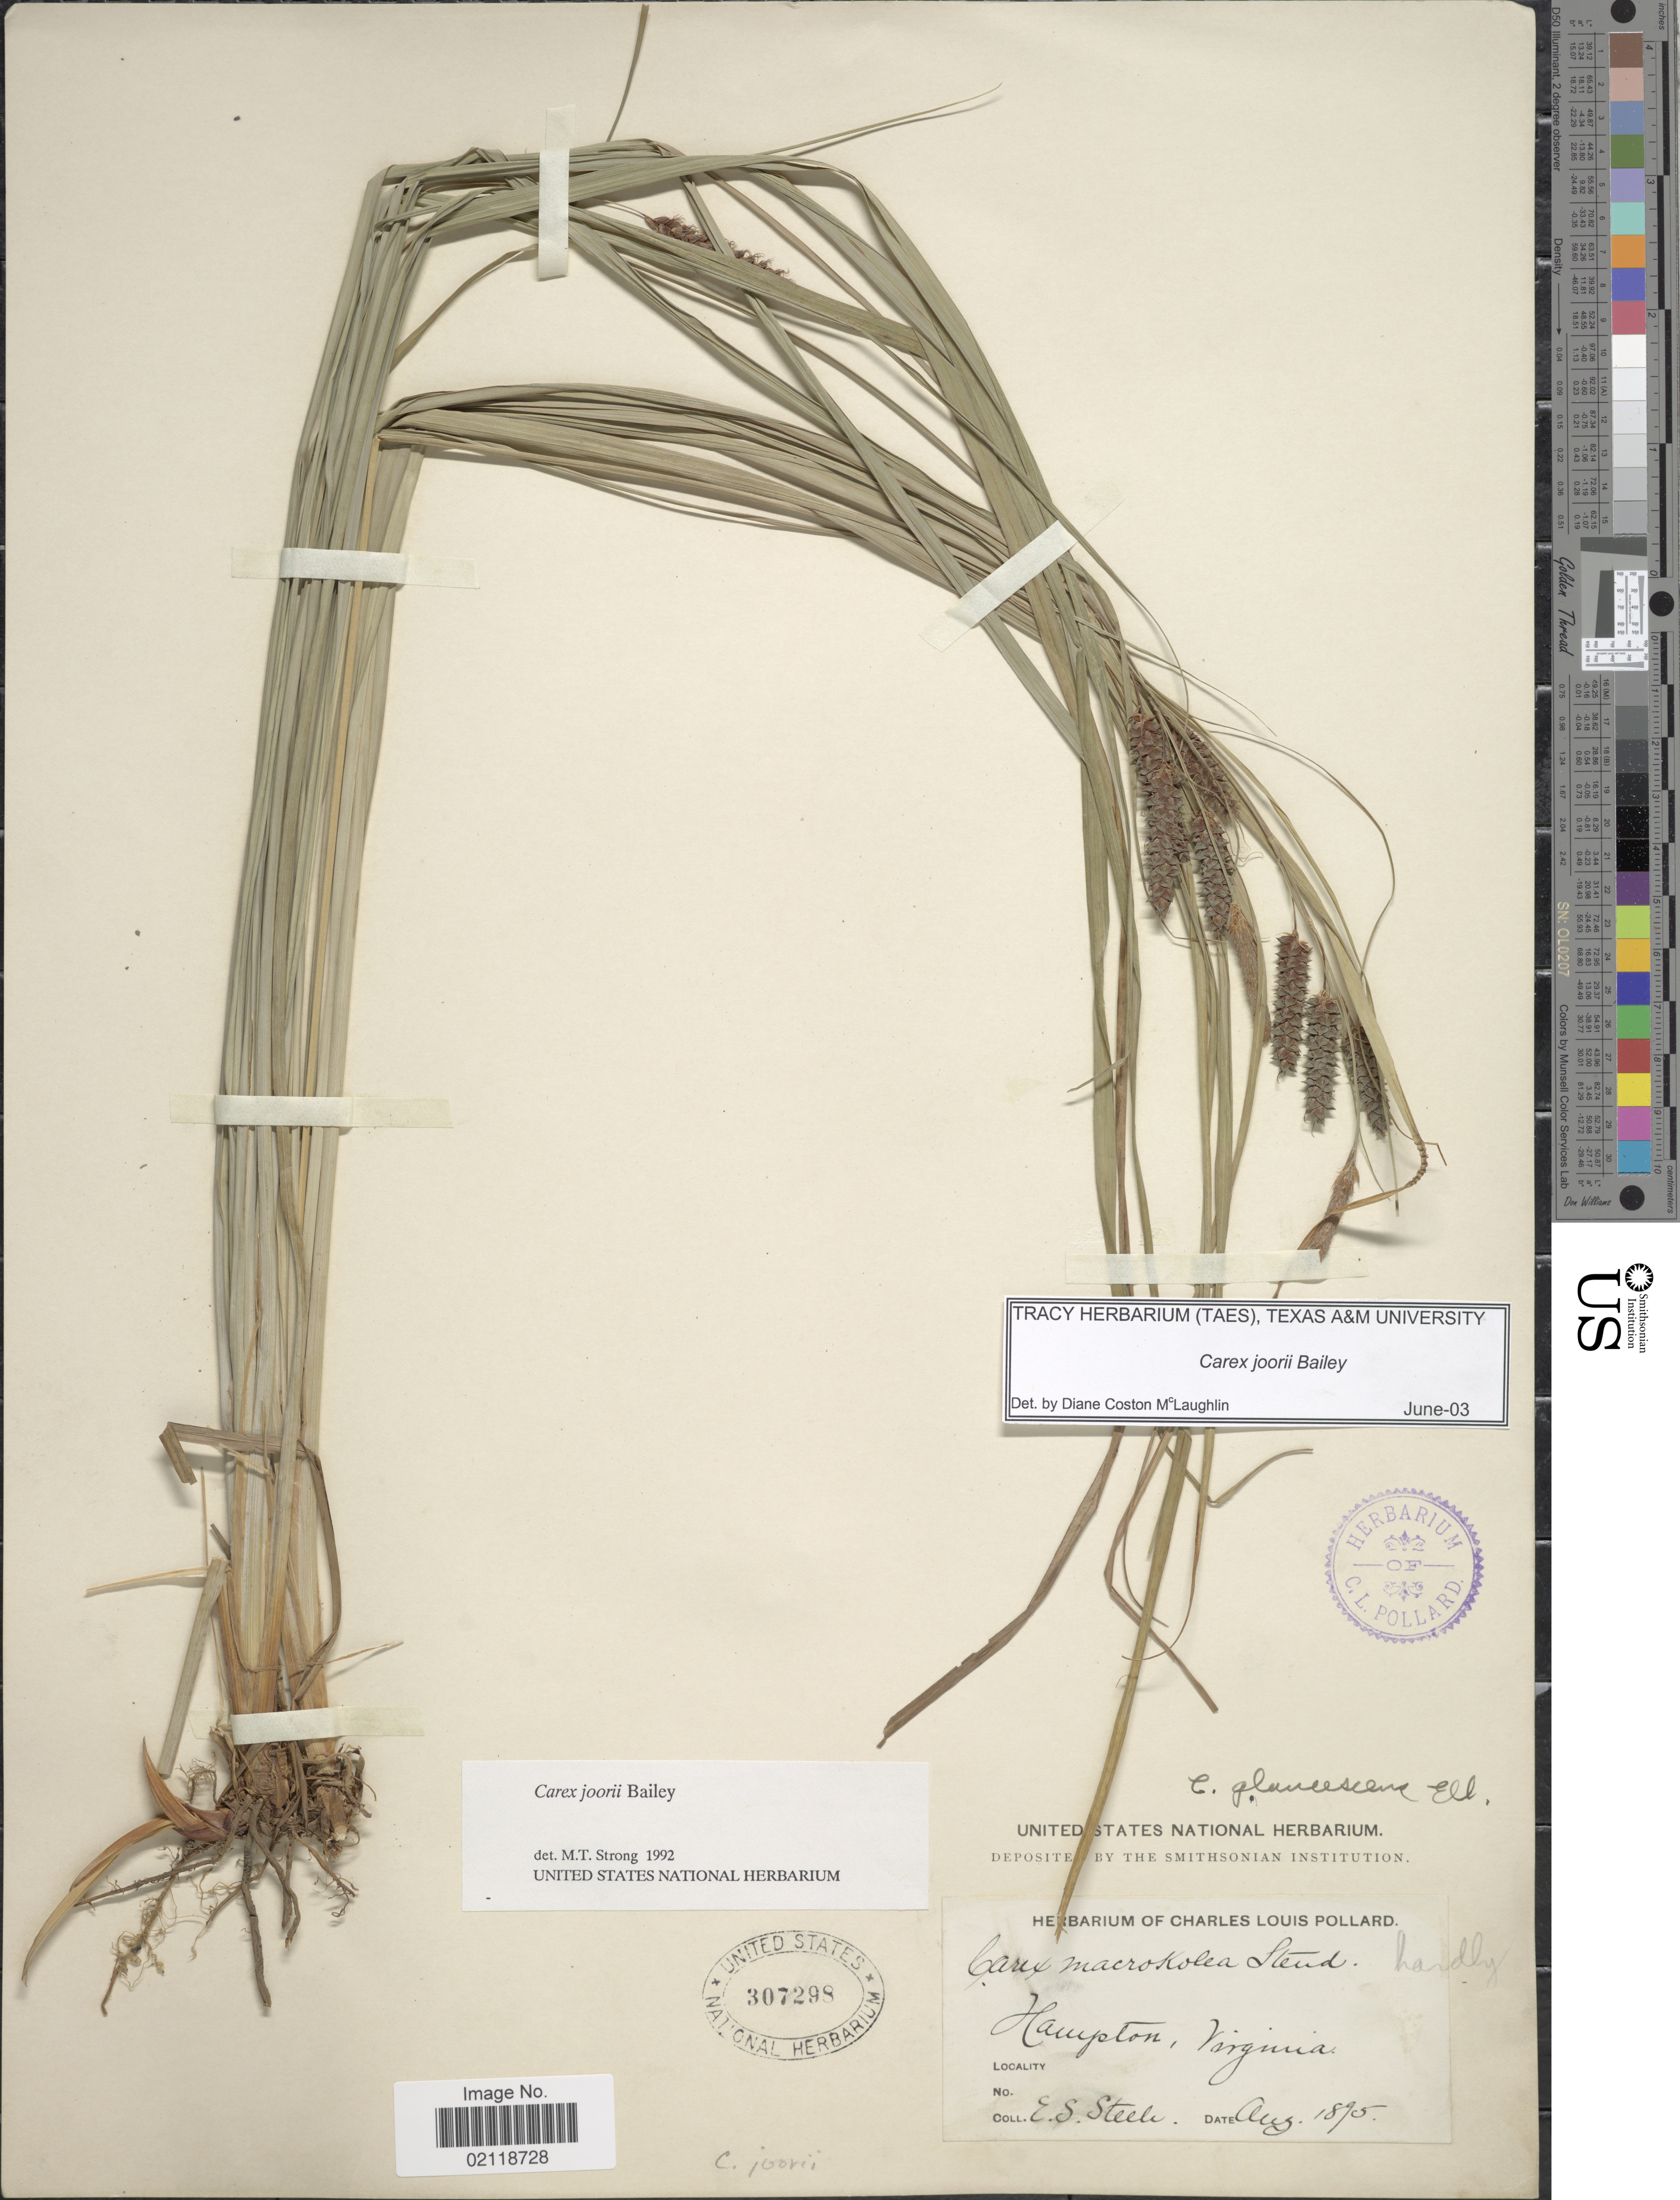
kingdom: Plantae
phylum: Tracheophyta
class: Liliopsida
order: Poales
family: Cyperaceae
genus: Carex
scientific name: Carex joorii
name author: L.H. Bailey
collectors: E. Steele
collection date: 1895-08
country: United States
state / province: Virginia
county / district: City of Hampton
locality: Hampton.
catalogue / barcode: US 307298